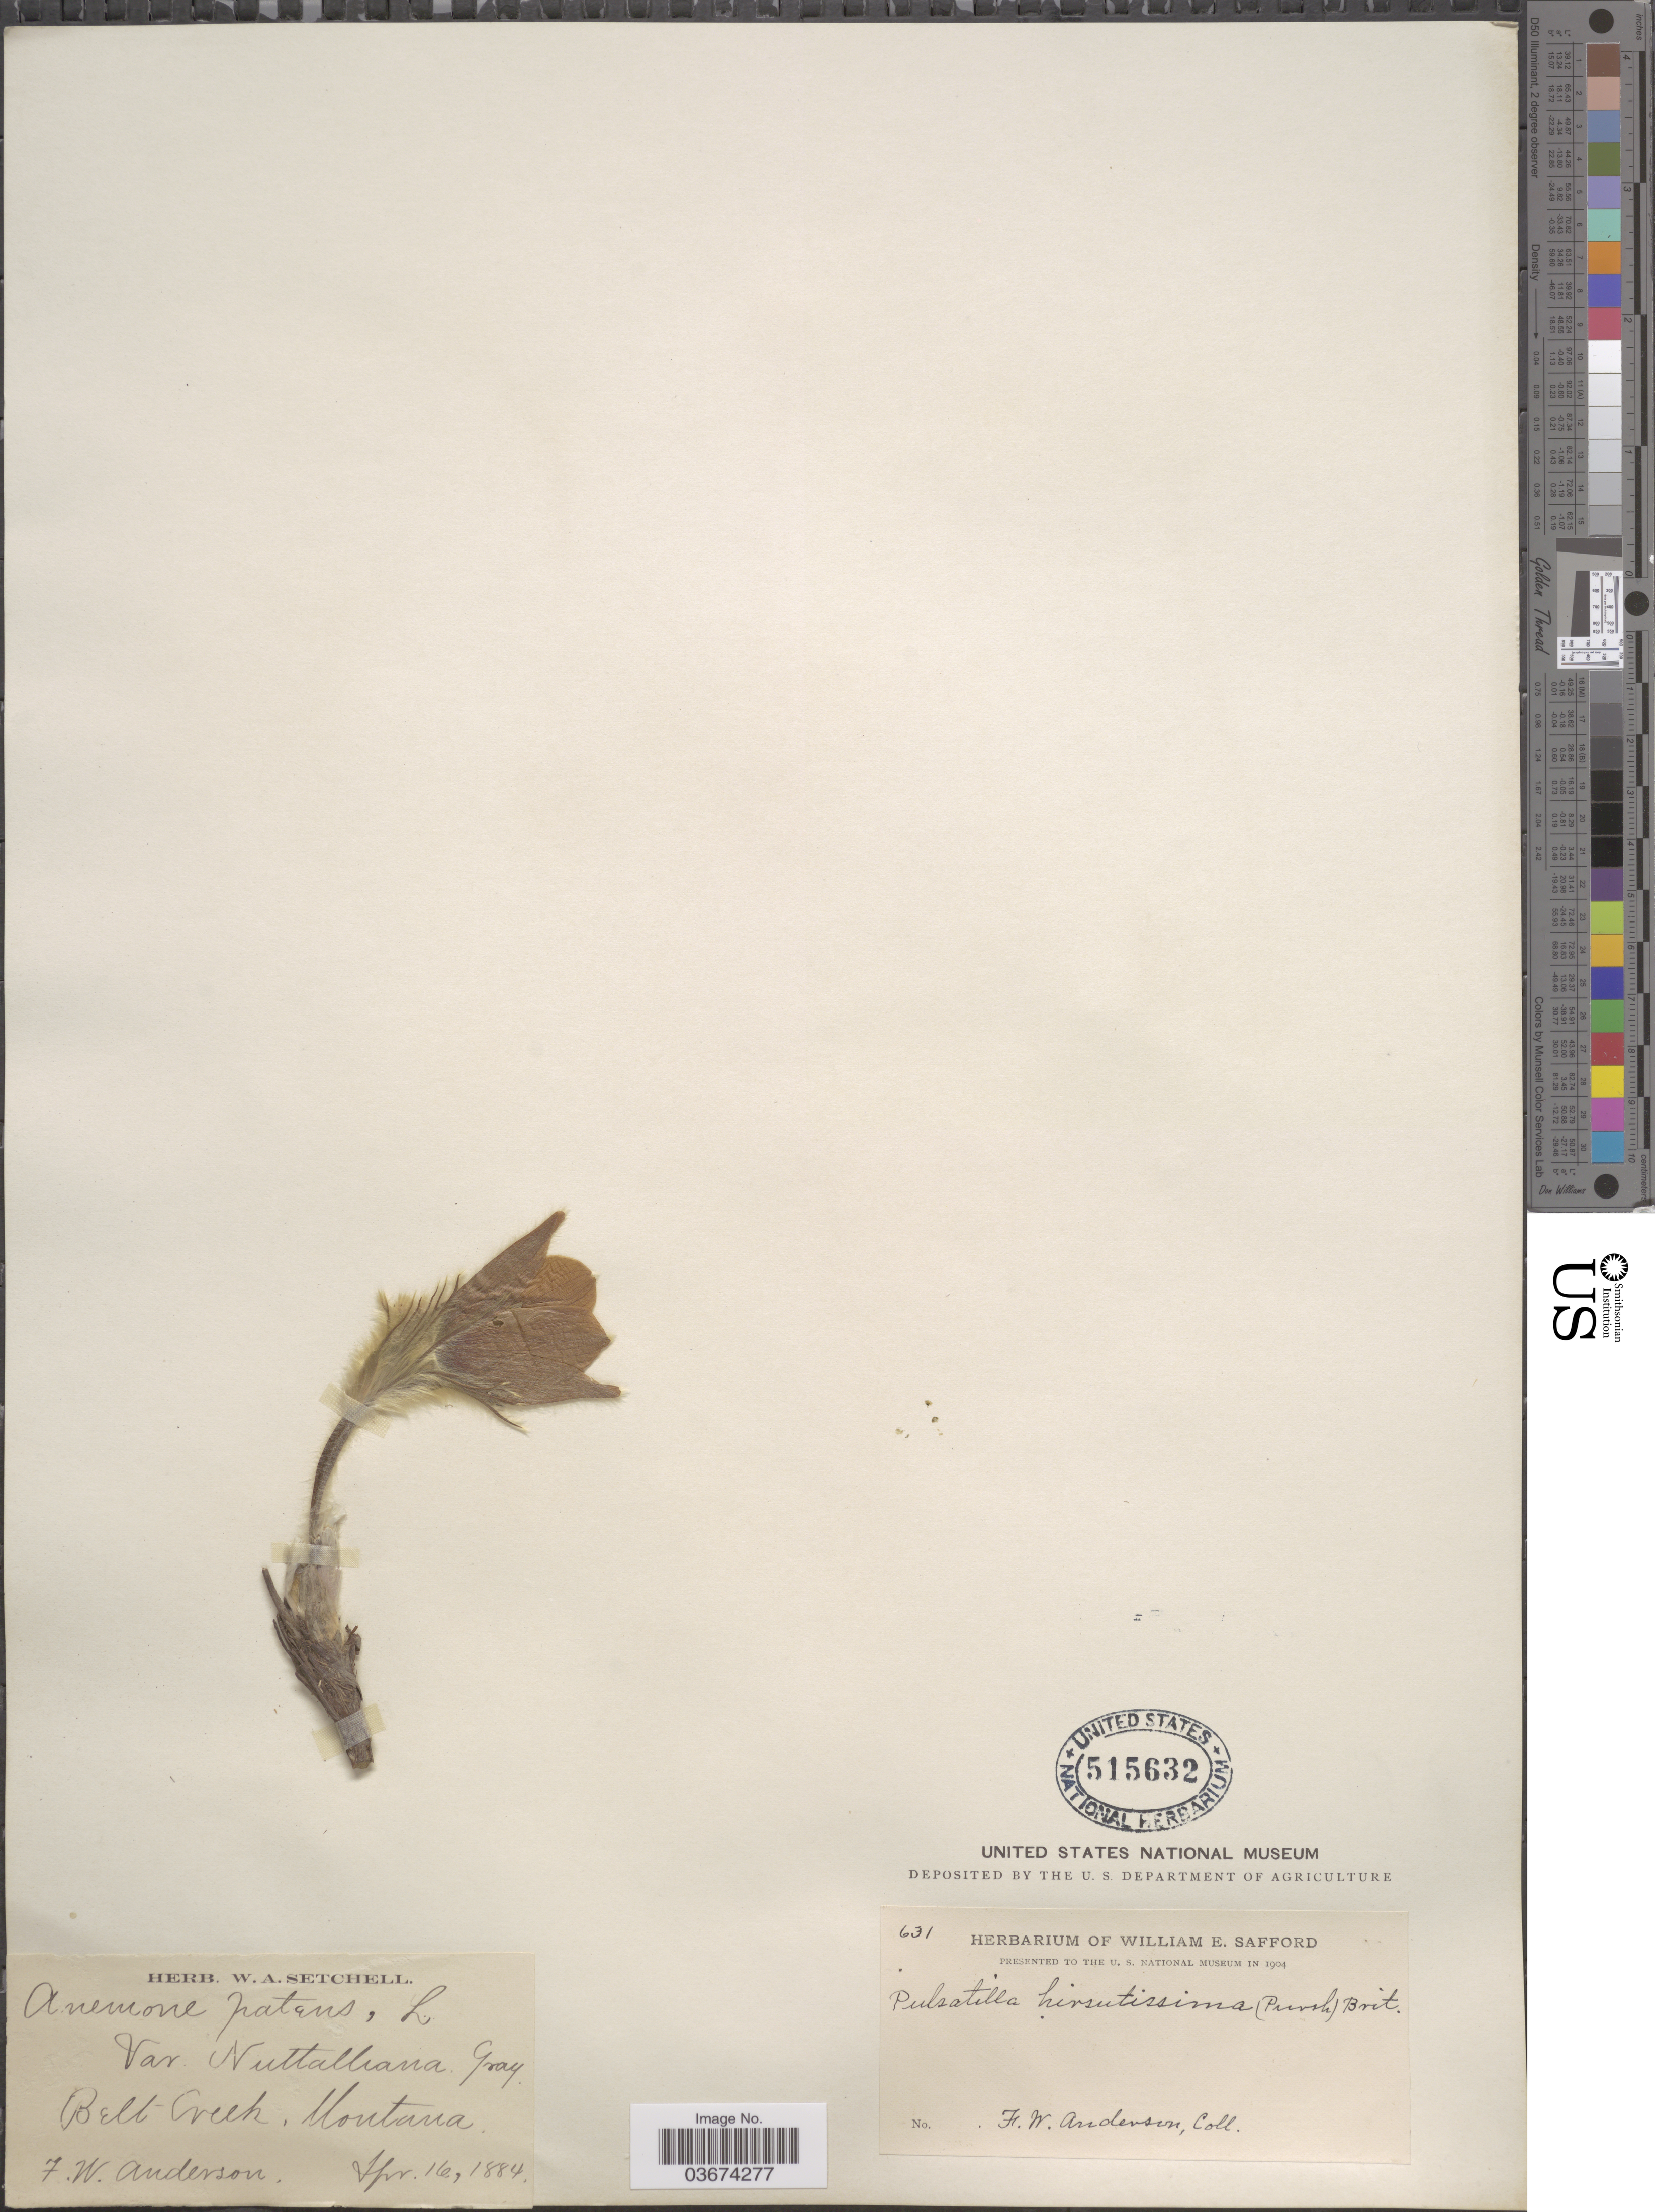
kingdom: Plantae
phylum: Tracheophyta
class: Magnoliopsida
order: Ranunculales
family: Ranunculaceae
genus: Pulsatilla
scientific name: Pulsatilla nuttalliana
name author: (DC.) Bercht. & J. Presl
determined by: Strong, Mark T., (BOT), Smithsonian Institution - National Museum of Natural History (UNITED STATES)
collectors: F. W. Anderson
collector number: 631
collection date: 1884-04-16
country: United States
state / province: Montana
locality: Belt Creek.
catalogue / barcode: US 515632